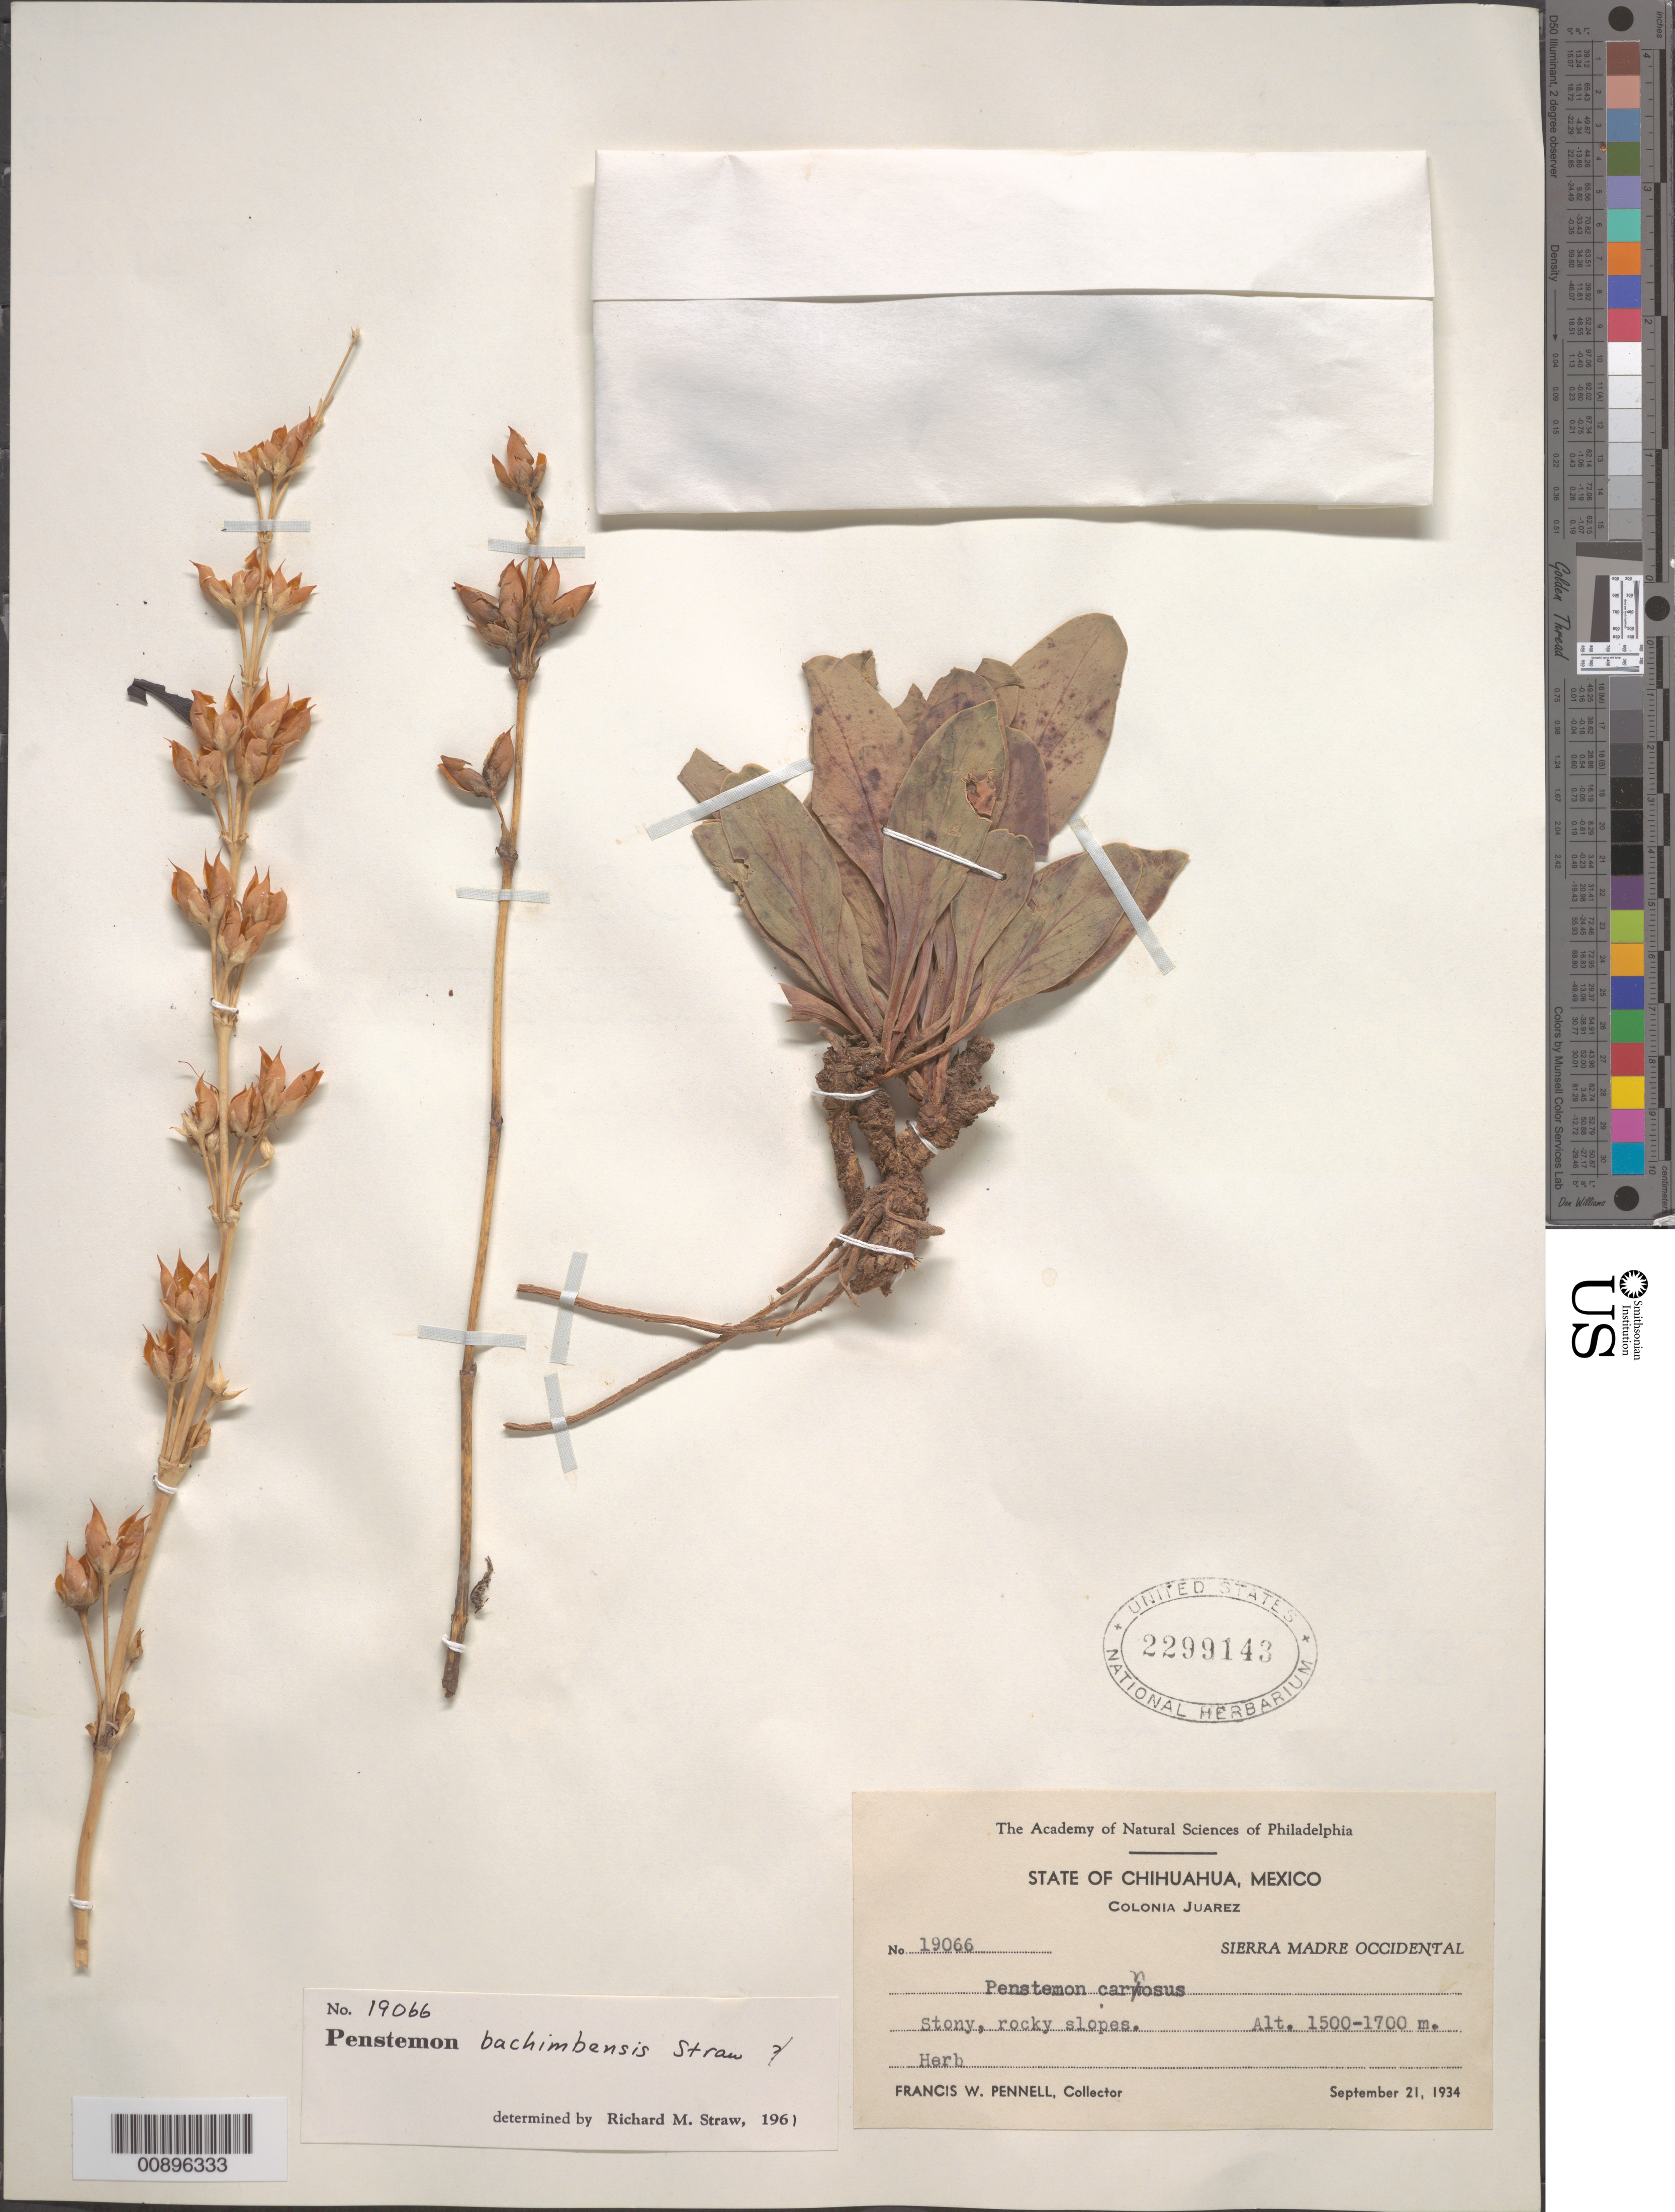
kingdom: Plantae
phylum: Tracheophyta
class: Magnoliopsida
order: Lamiales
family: Plantaginaceae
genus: Penstemon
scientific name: Penstemon bachimbensis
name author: Straw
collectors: F. W. Pennell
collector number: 19066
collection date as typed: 21 Sep 1934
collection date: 1934-09-21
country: Mexico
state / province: Chihuahua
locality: Colonia Juárez. Sierra Madre Occidental, Chihuahua.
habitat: Stony, rocky slopes.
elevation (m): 1700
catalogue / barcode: US 2299143